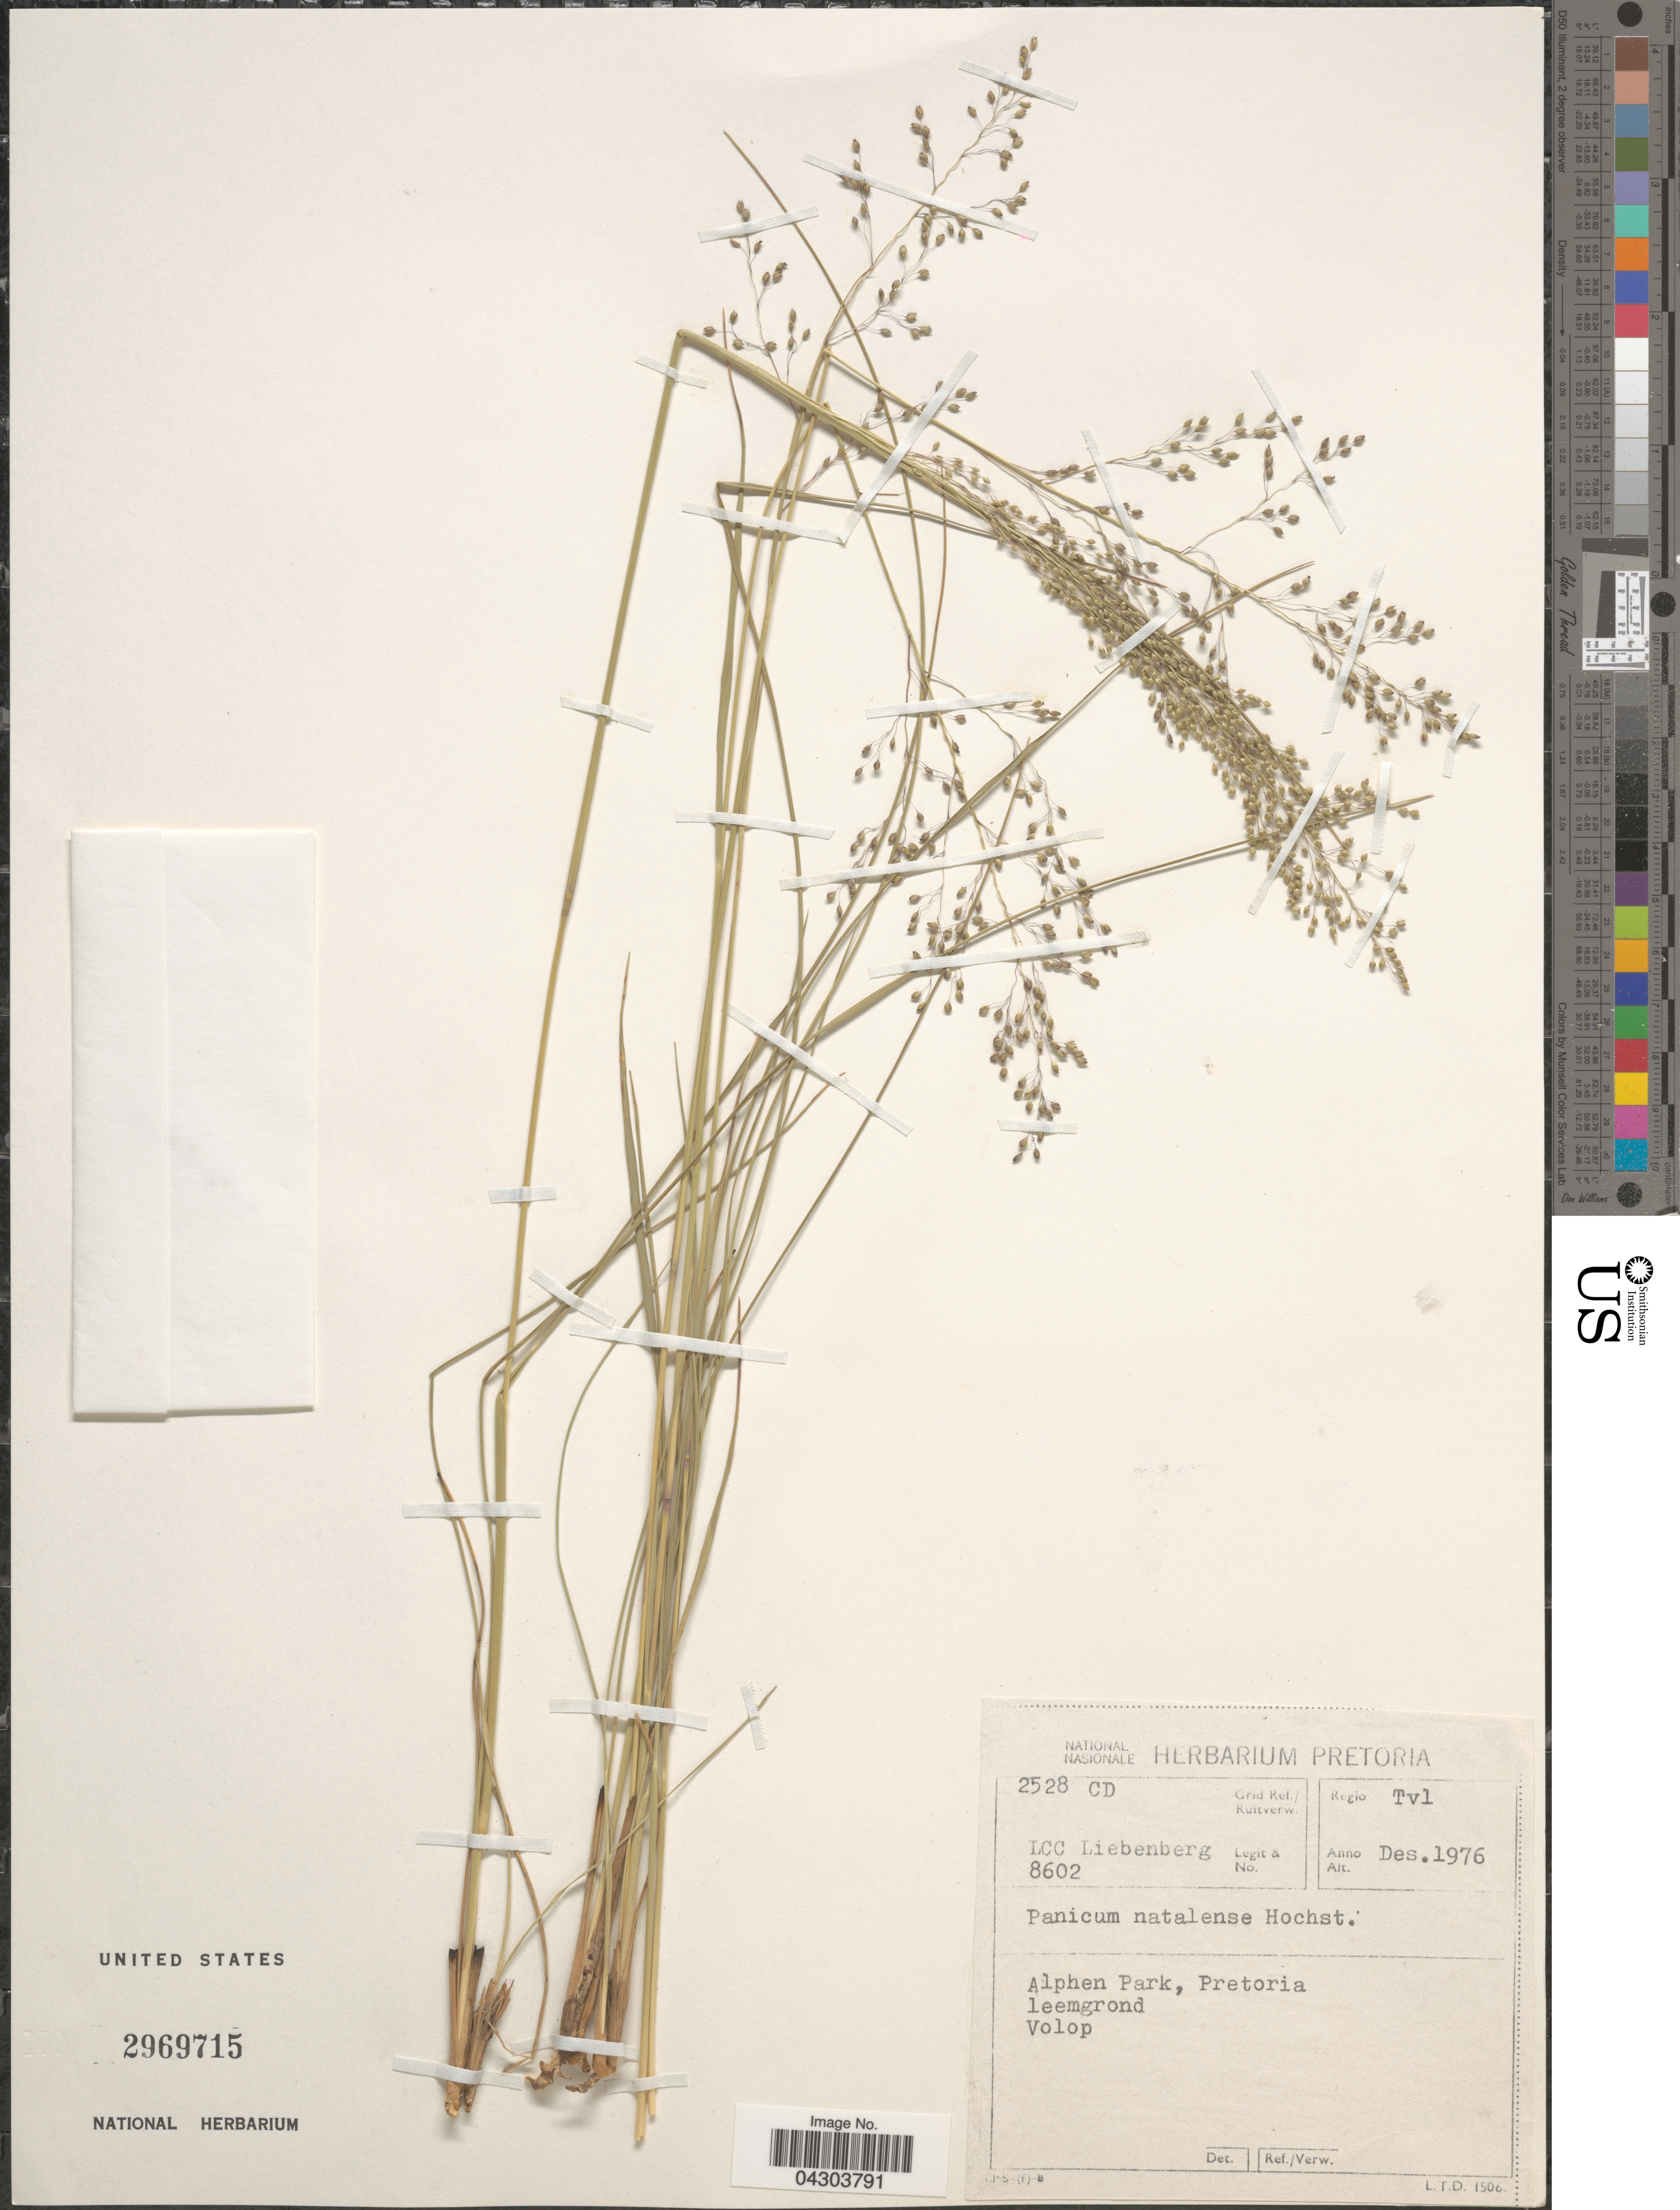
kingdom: Plantae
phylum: Tracheophyta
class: Liliopsida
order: Poales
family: Poaceae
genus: Panicum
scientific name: Panicum natalense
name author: Hochst.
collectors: L. Liebenberg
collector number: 8602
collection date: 1976-12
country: South Africa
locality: Grid Ref./Ruitverw. 2528 CD. Regio Tvl. Alpen Park. Pretoria.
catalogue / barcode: US 2969715